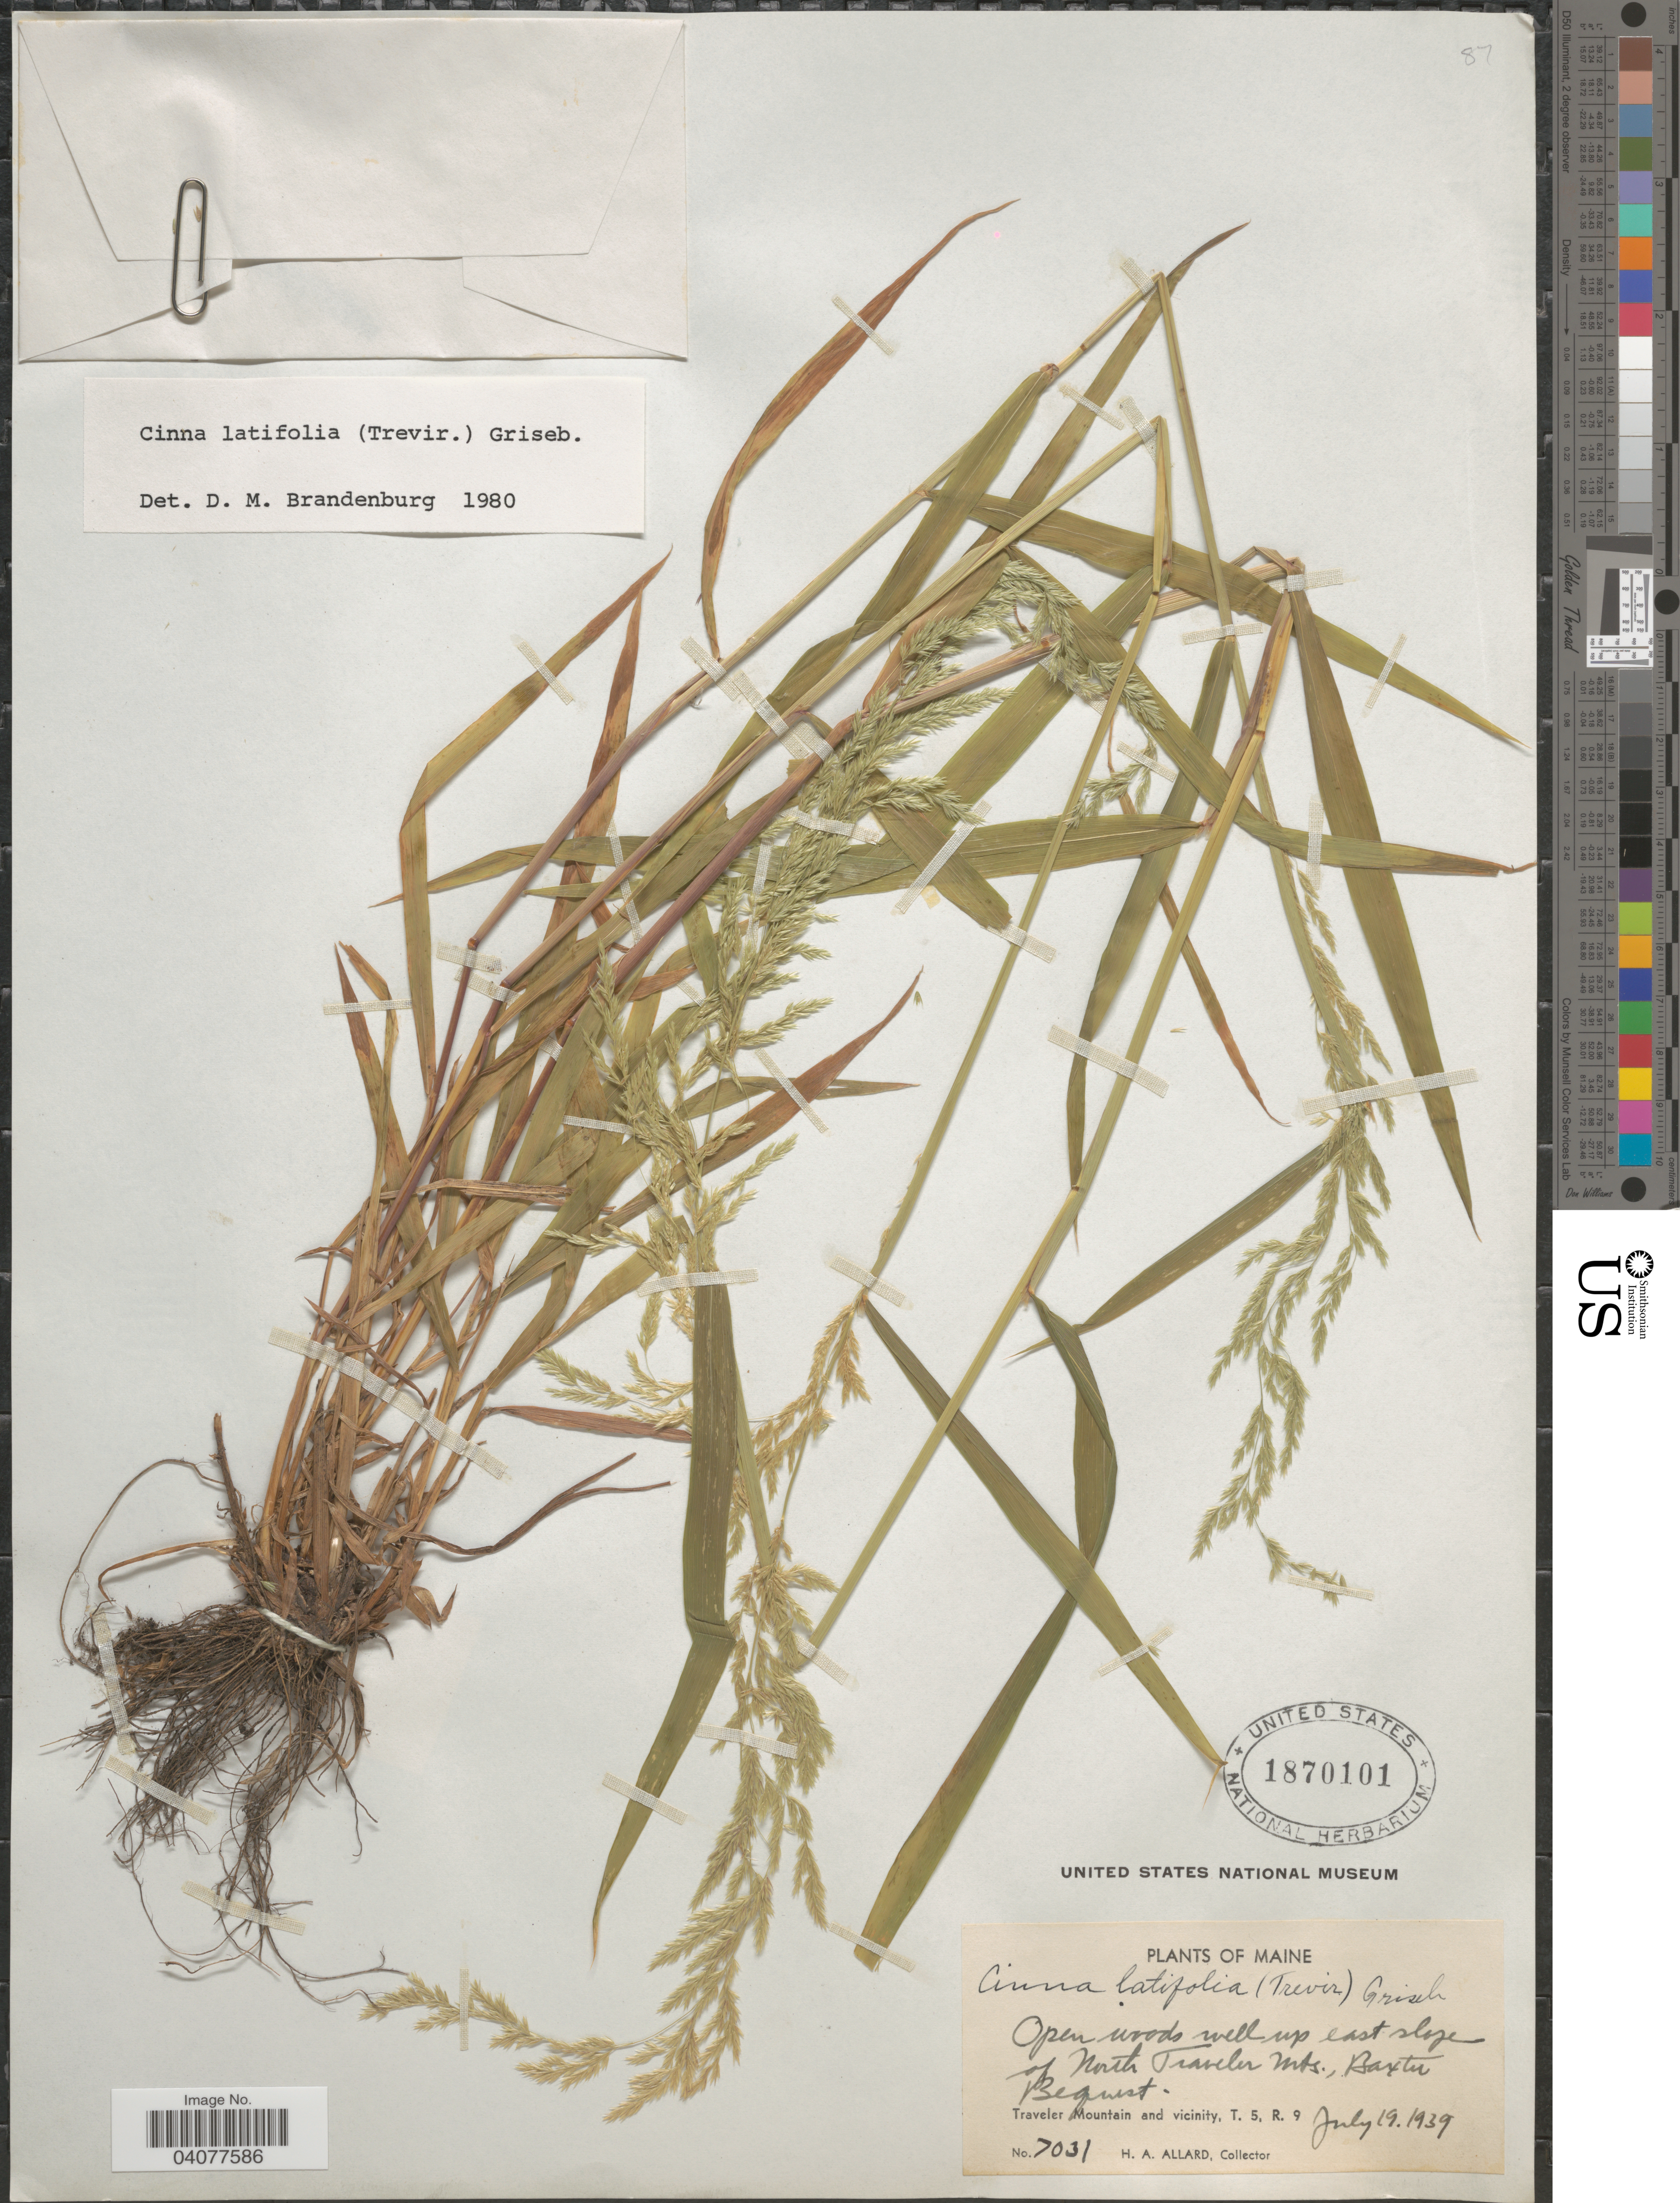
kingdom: Plantae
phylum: Tracheophyta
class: Liliopsida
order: Poales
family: Poaceae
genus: Cinna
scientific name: Cinna latifolia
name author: (Trevir. ex Goeppert) Griseb.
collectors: H. A. Allard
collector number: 7031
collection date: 1939-07-19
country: United States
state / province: Maine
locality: Open woods well up east slope of North Traveler Mts., Baxter Bequest. Traveler Mountain and vicinity, T. 5, R. 9.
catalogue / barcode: US 1870101